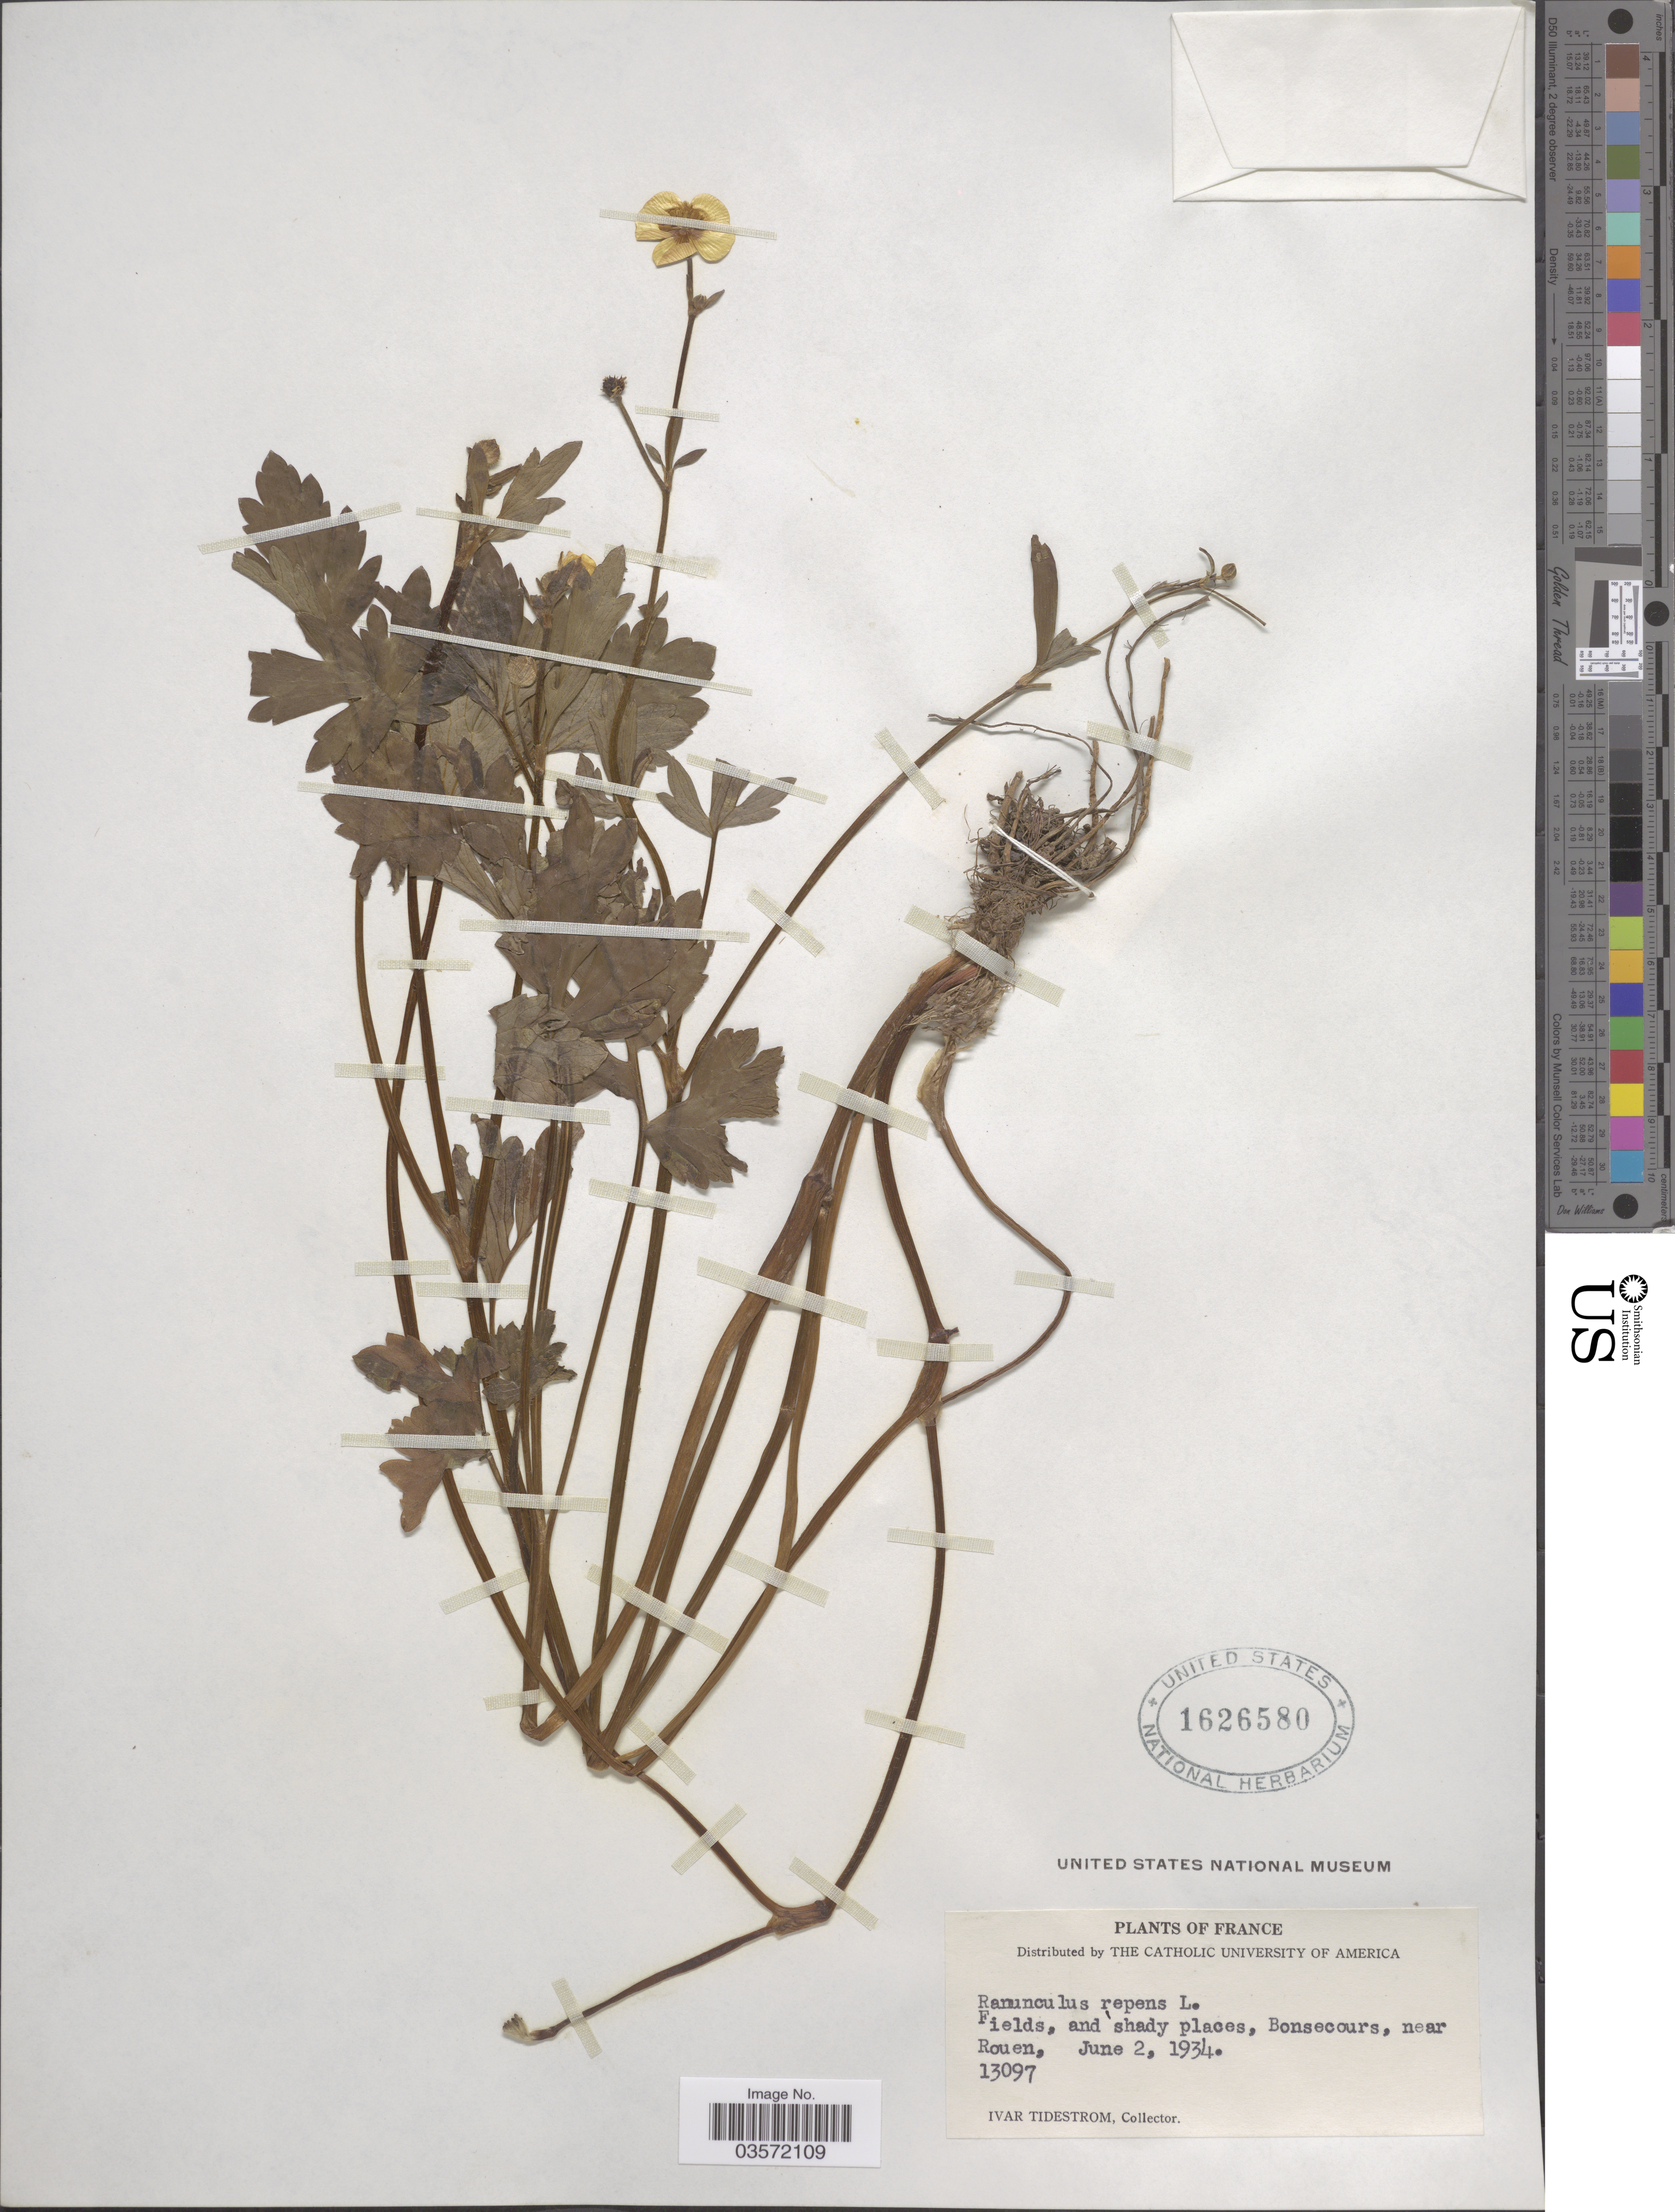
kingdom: Plantae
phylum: Tracheophyta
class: Magnoliopsida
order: Ranunculales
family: Ranunculaceae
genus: Ranunculus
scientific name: Ranunculus repens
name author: L.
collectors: I. F. Tidestrom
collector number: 13097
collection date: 1934-06-02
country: France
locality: Bonsecours, near Rouen.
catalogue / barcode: US 1626580